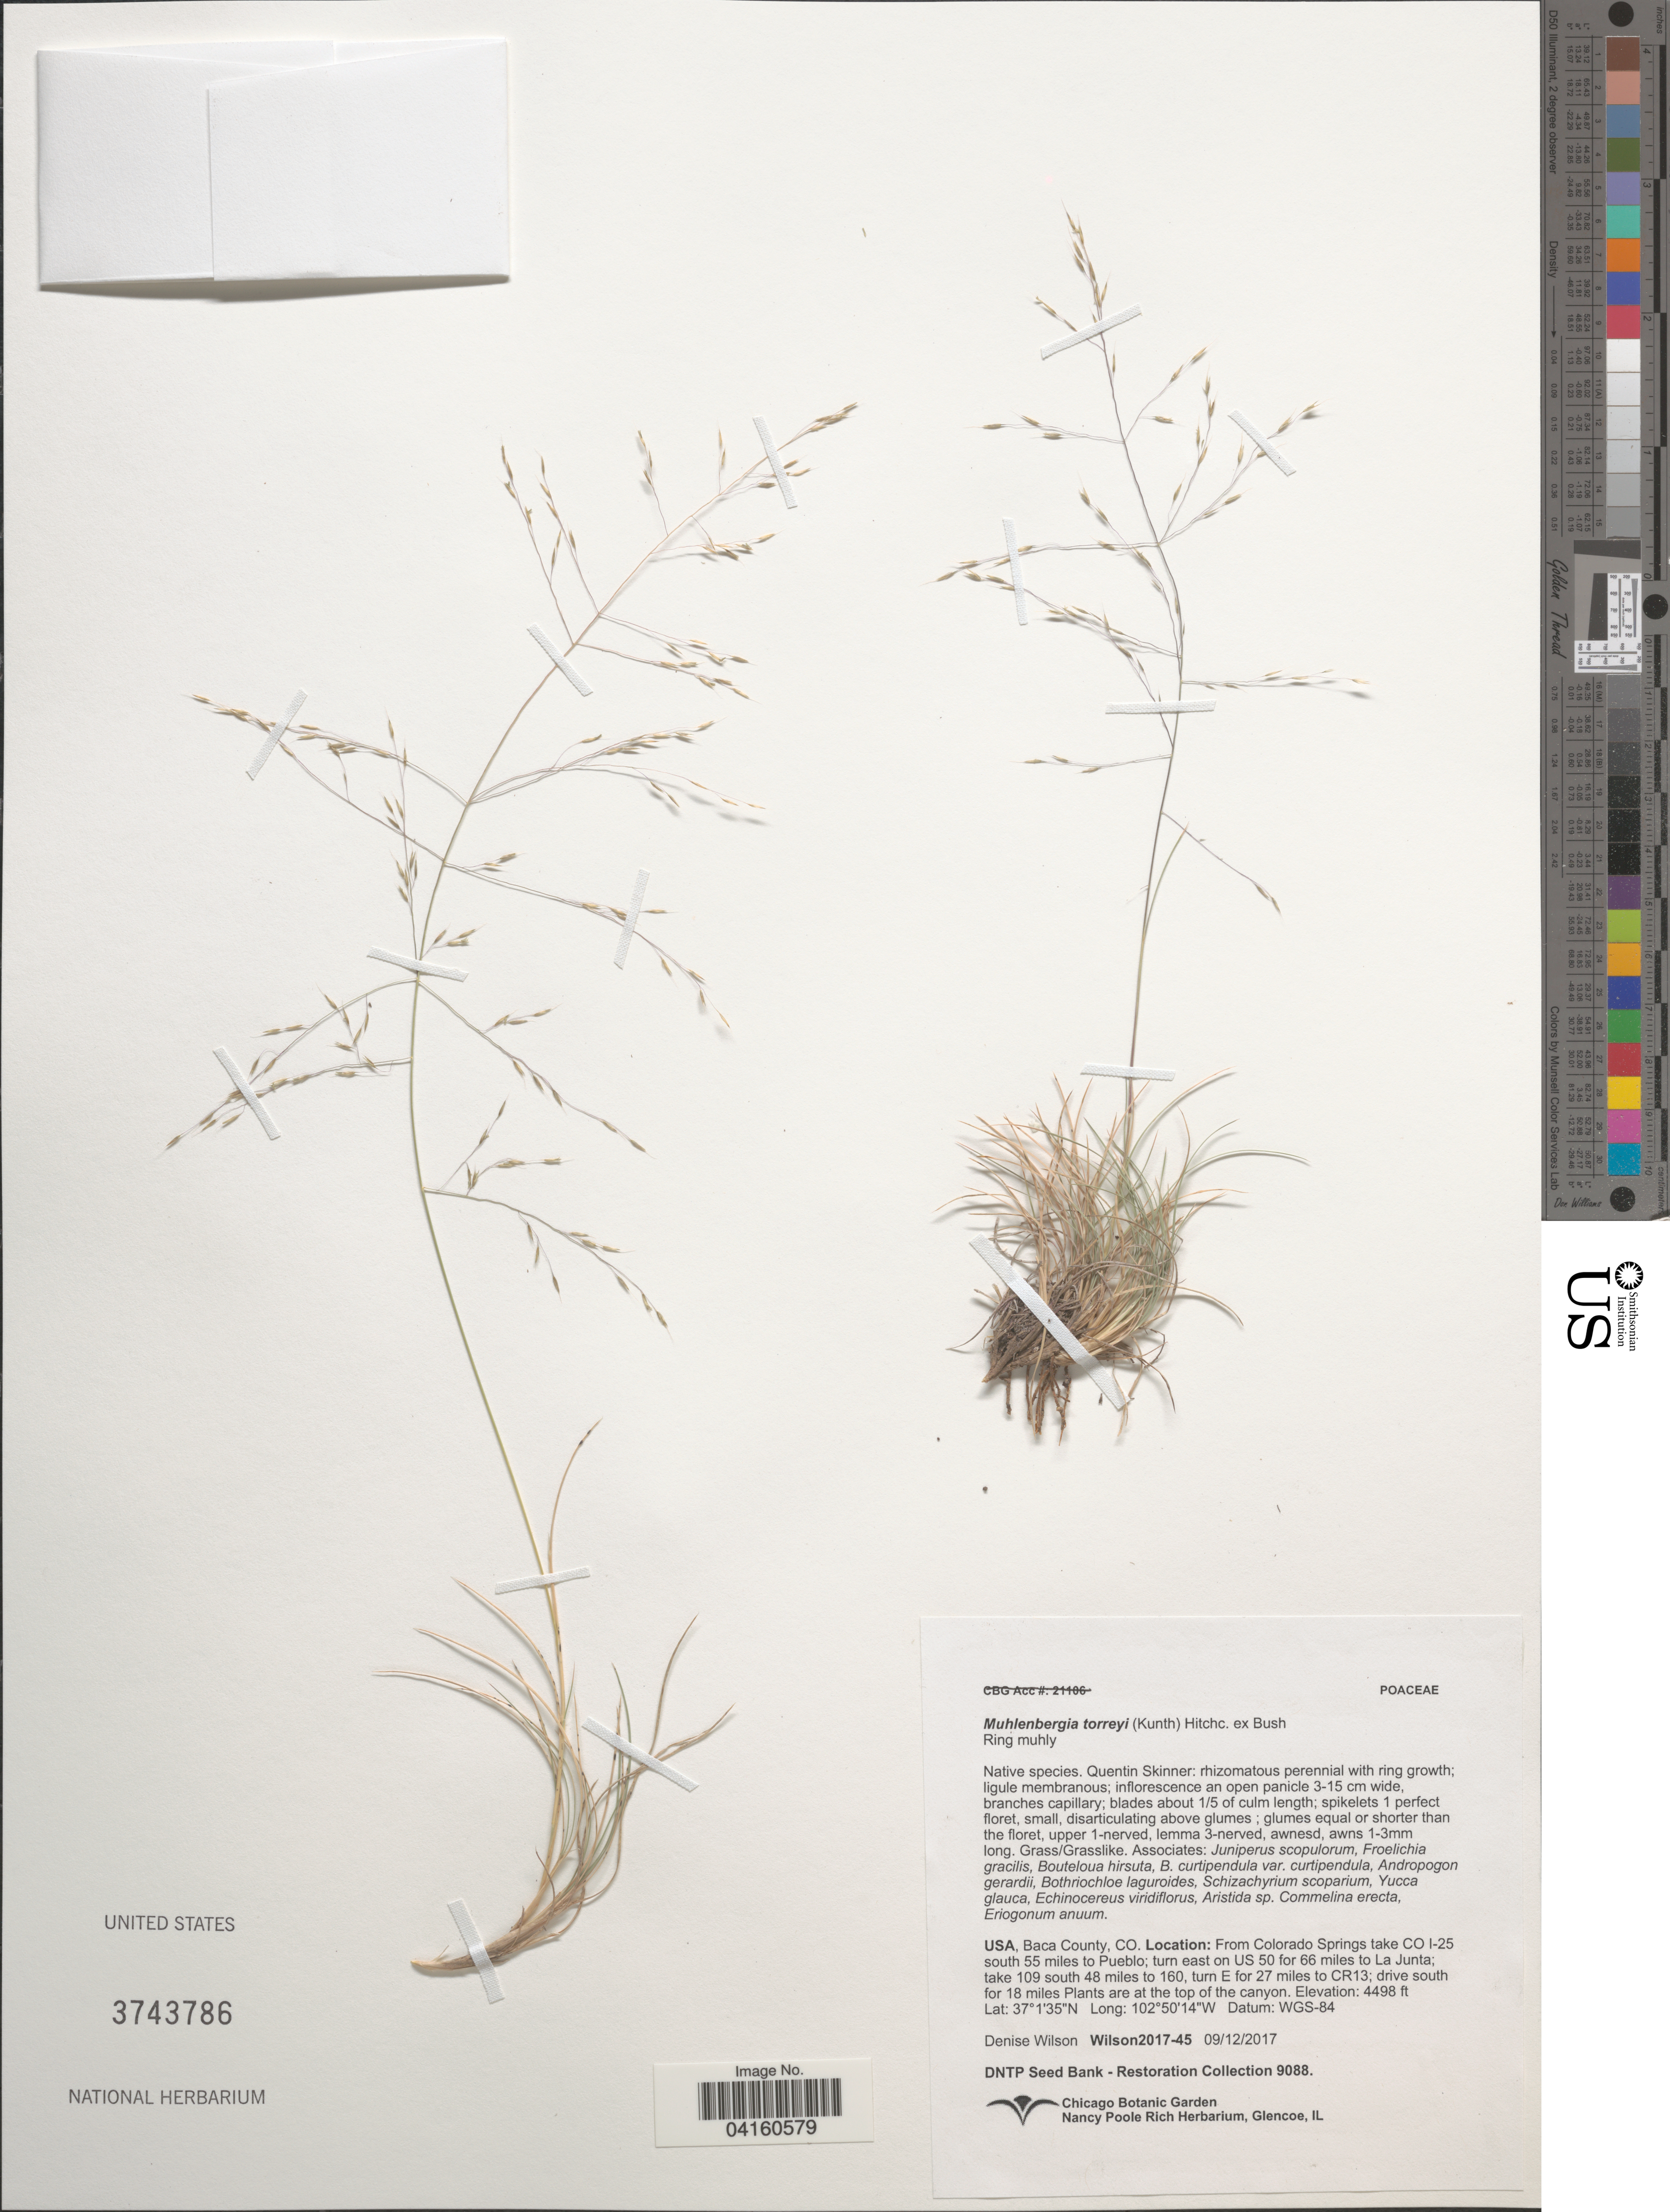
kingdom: Plantae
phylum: Tracheophyta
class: Liliopsida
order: Poales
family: Poaceae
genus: Muhlenbergia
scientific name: Muhlenbergia torreyi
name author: (Kunth) Hitchc. ex Bush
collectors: D. Wilson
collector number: Wilson2017-45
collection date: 2017-09-12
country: United States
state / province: Colorado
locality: Baca County. From Colorado Springs take CO I-25 south 55 miles to Pueblo; turn east on US 50 for 66 miles to La Junta; take 109 south 48 miles to 160, turn E for 27 miles to CR13; drive south for 18 miles. Plants are at the top of the canyon.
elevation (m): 1371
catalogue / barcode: US 3743786